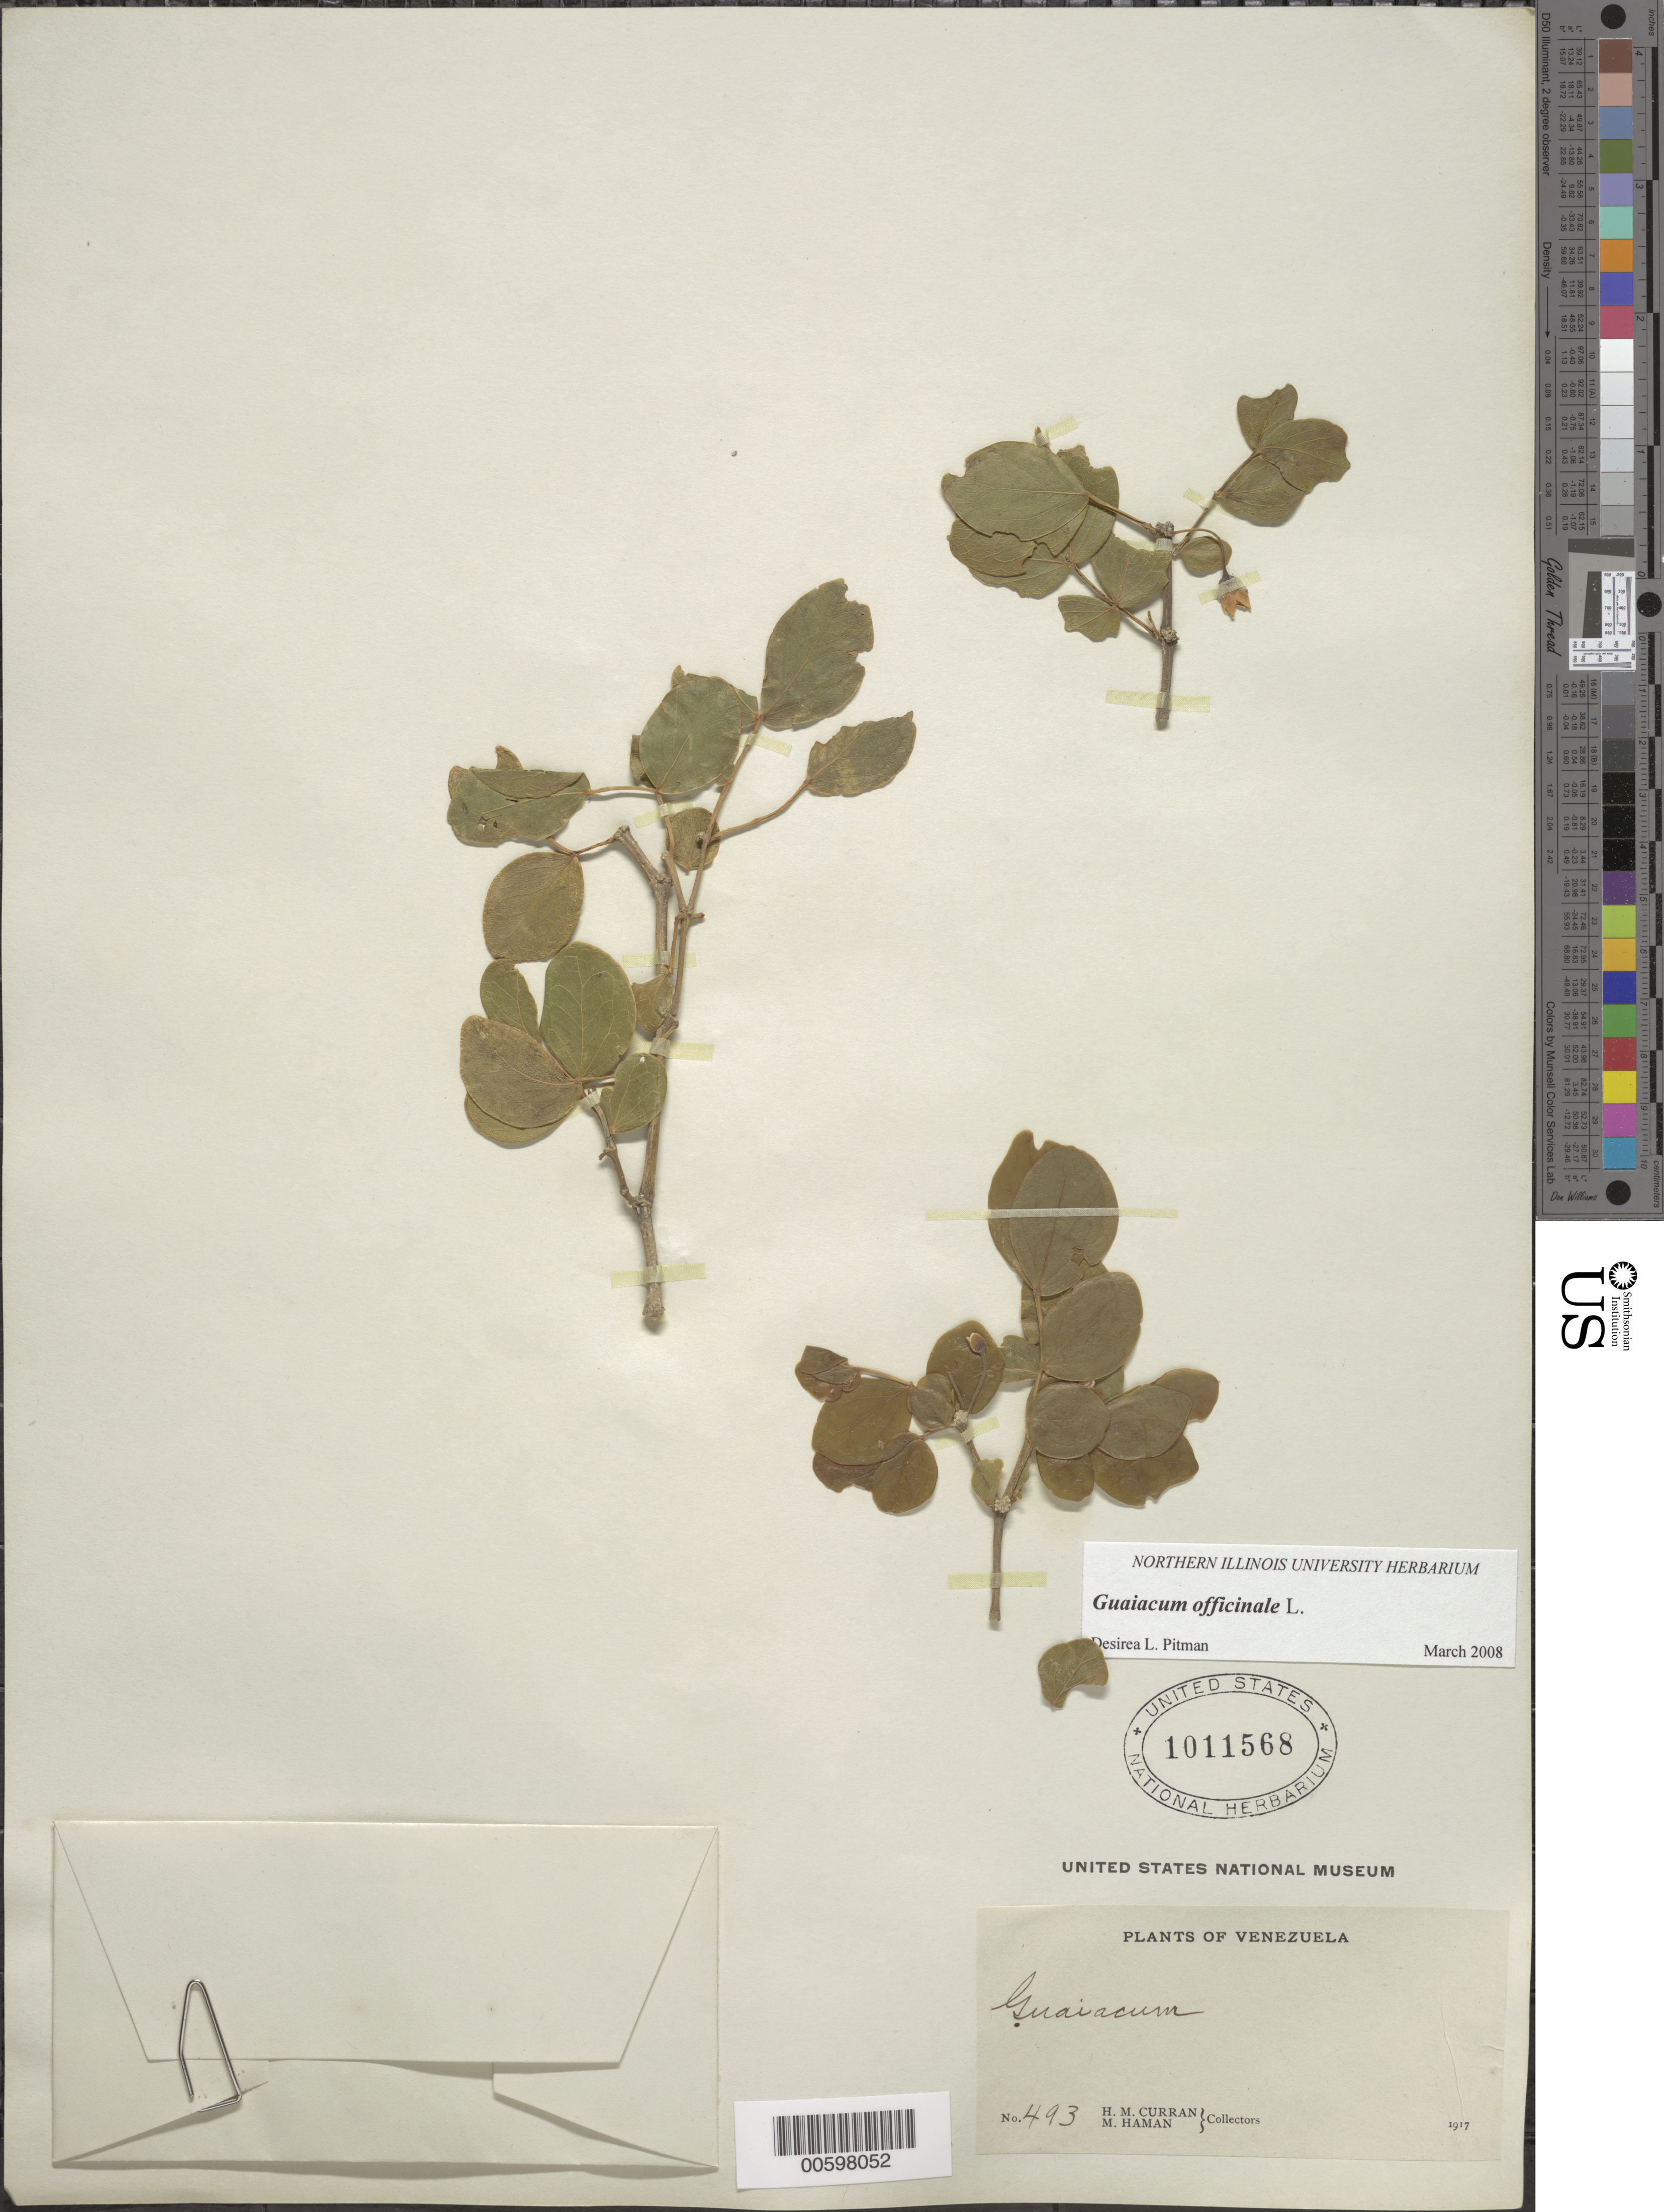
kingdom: Plantae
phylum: Tracheophyta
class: Magnoliopsida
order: Zygophyllales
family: Zygophyllaceae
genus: Guaiacum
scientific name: Guaiacum officinale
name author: L.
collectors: H. M. Curran & M. Haman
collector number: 493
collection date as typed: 1917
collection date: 1917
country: Venezuela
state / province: Mérida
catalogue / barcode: US 1011568